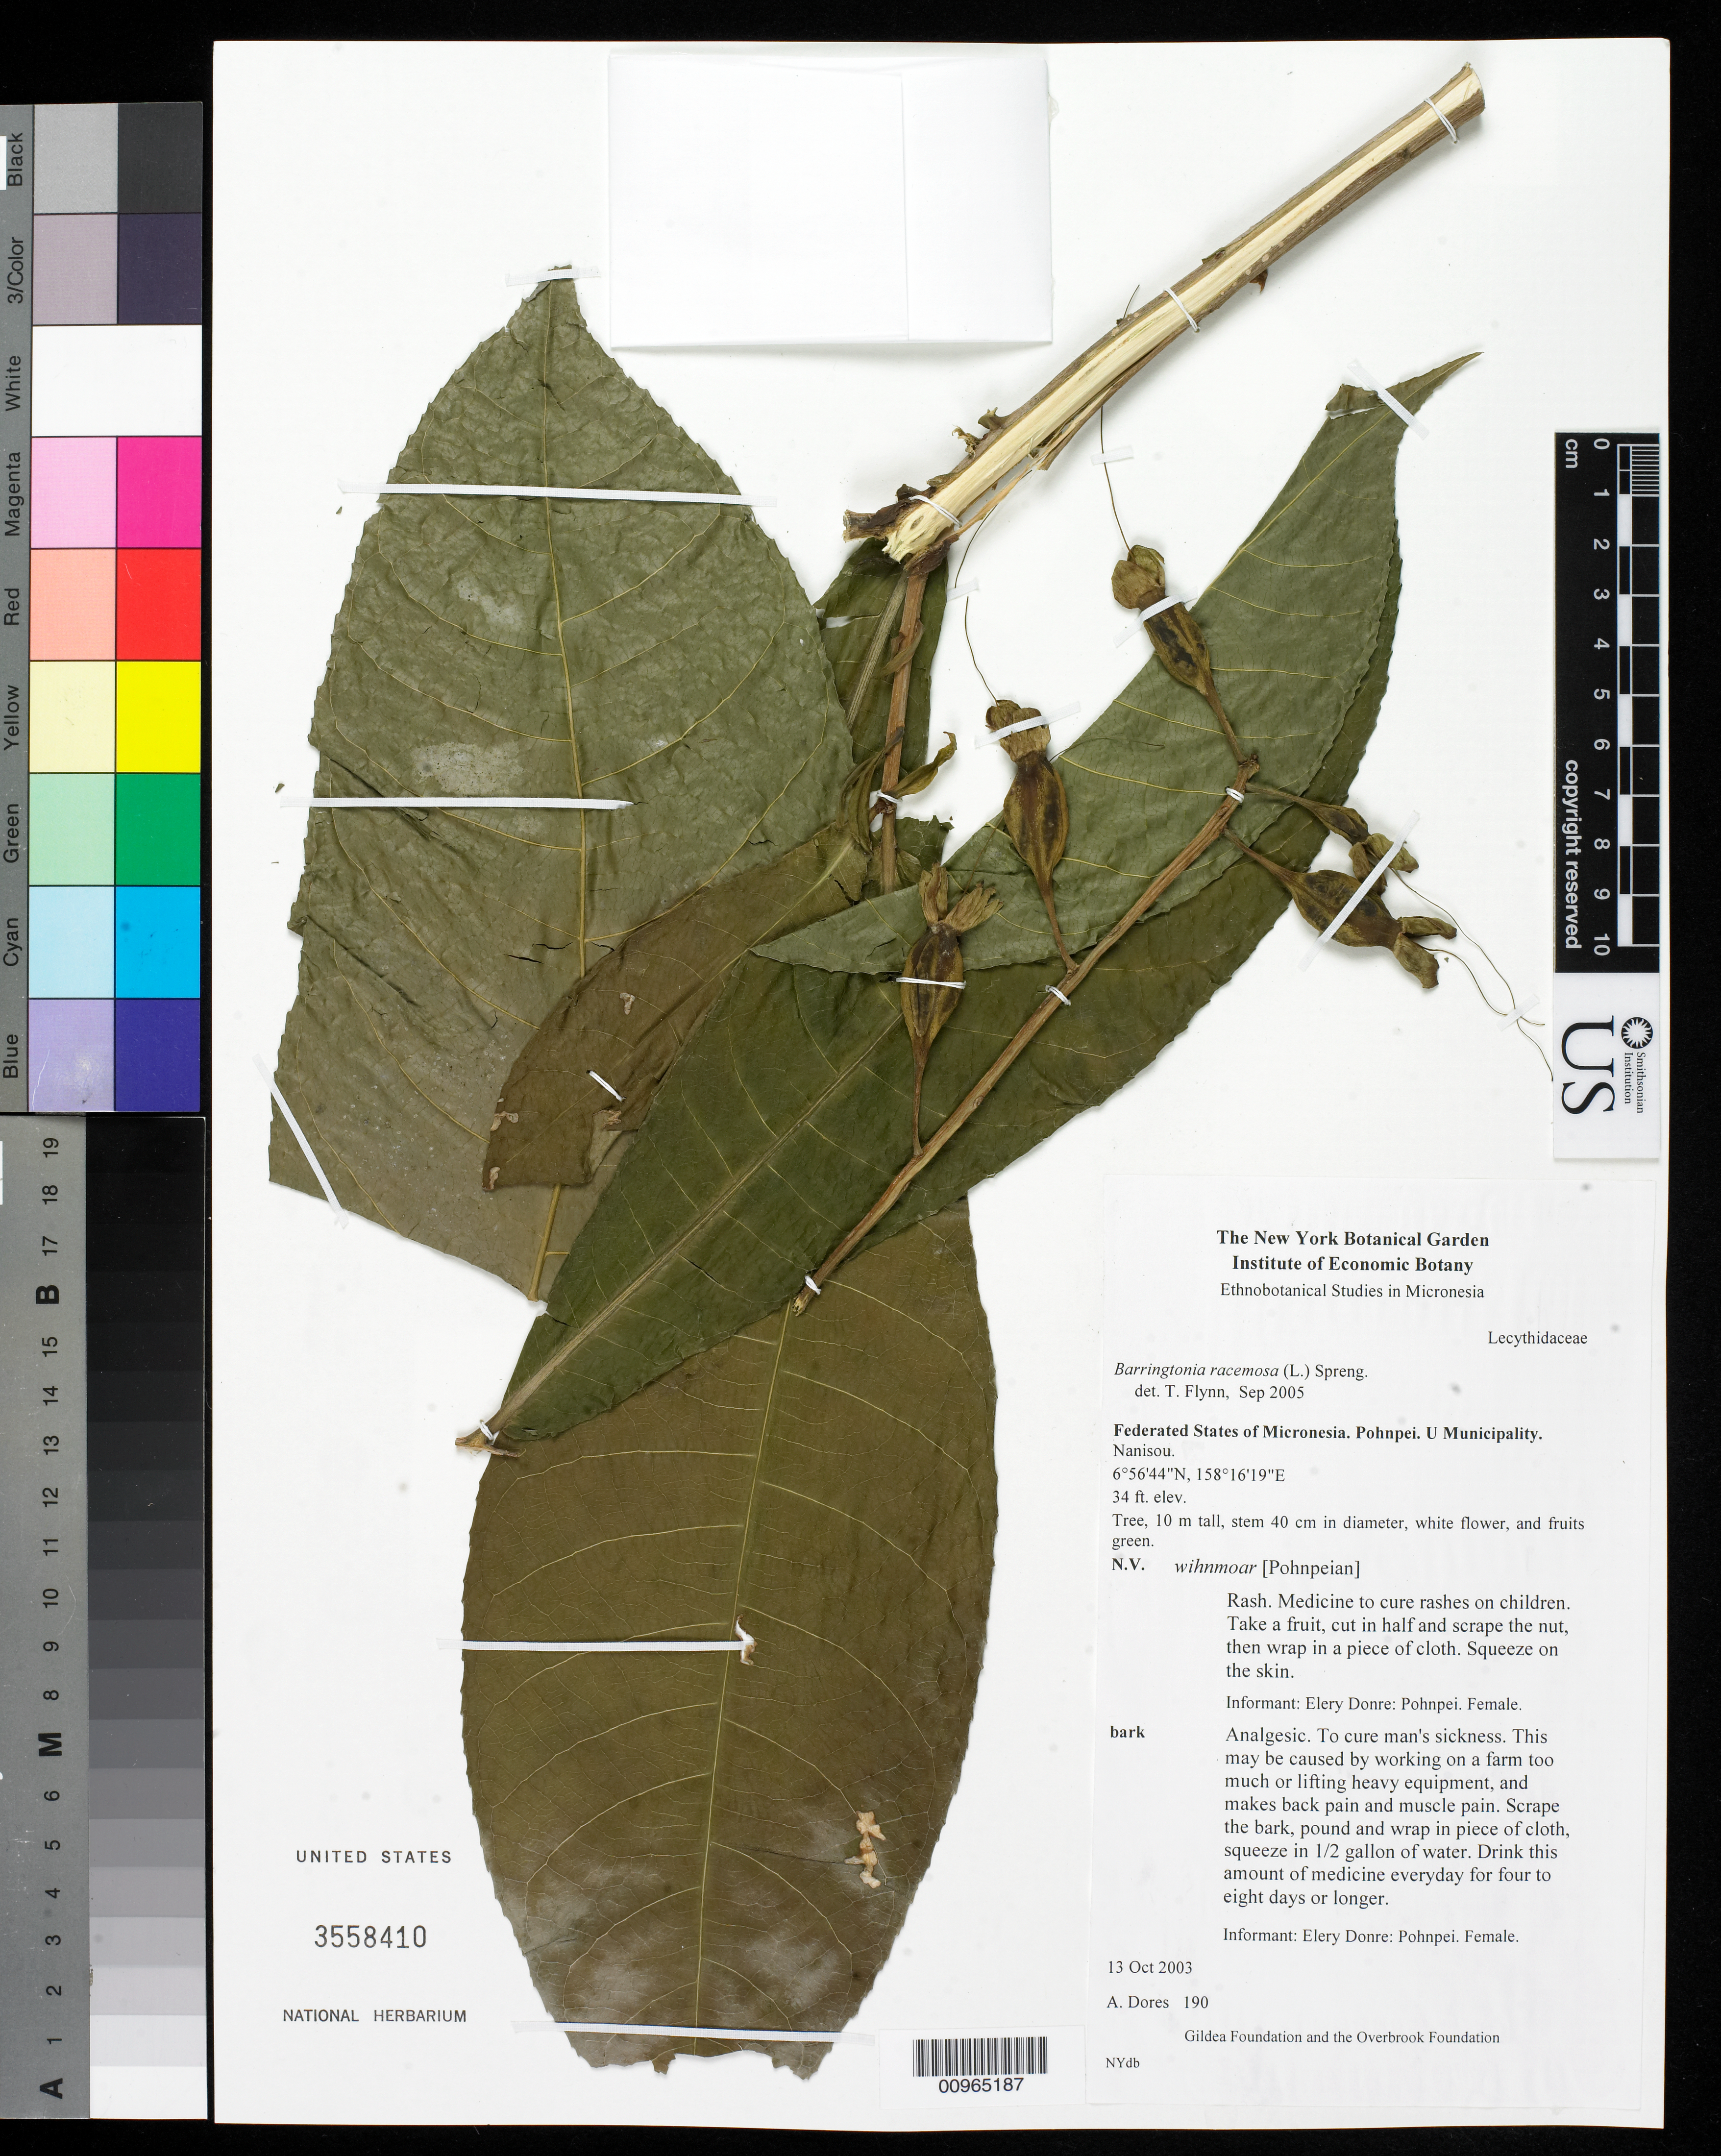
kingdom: Plantae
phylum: Tracheophyta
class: Magnoliopsida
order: Ericales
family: Lecythidaceae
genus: Barringtonia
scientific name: Barringtonia racemosa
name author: (L.) Spreng.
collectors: A. Dores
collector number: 190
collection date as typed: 13 Oct 2003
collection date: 2003-10-13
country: Micronesia, Federated States of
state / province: Pohnpei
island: Pohnpei [Ponape]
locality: Nanisou, U Muncipality, Pohnpei, Micronesia.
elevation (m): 10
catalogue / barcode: US 3558410